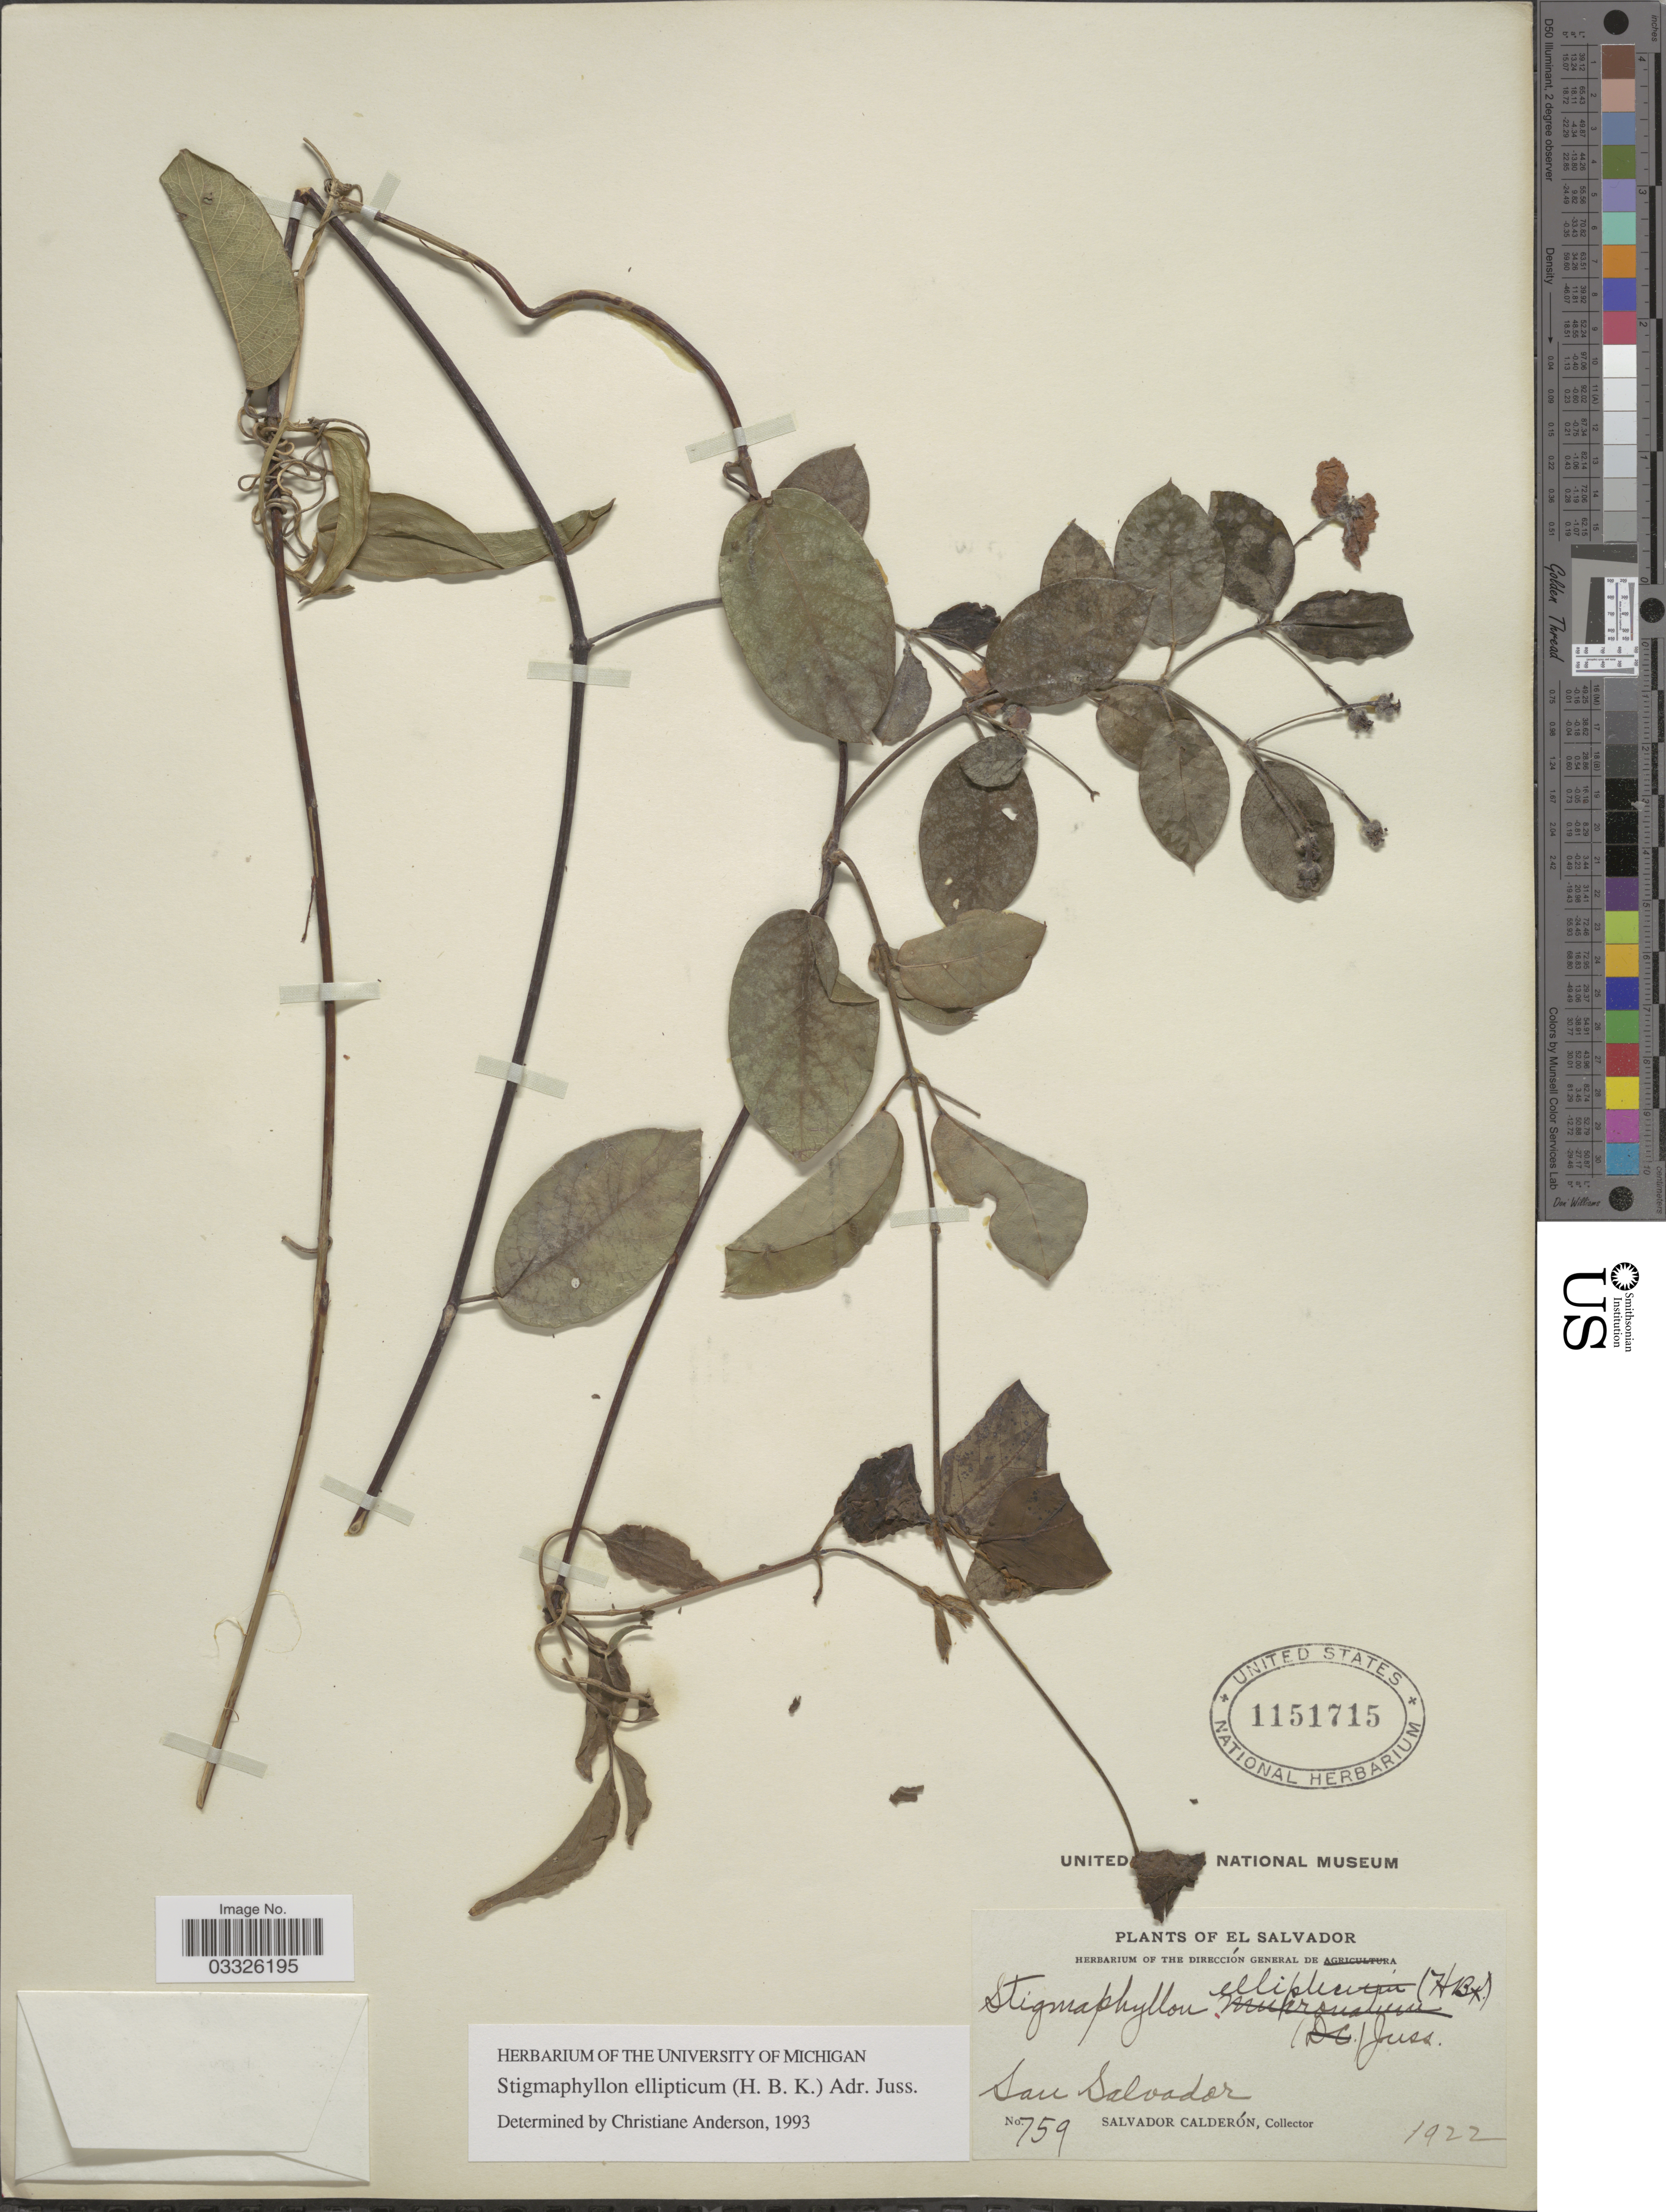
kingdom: Plantae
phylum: Tracheophyta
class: Magnoliopsida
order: Malpighiales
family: Malpighiaceae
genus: Stigmaphyllon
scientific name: Stigmaphyllon ellipticum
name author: (Kunth) A. Juss.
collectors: S. Calderón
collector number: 759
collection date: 1922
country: El Salvador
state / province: San Salvador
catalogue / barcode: US 1151715